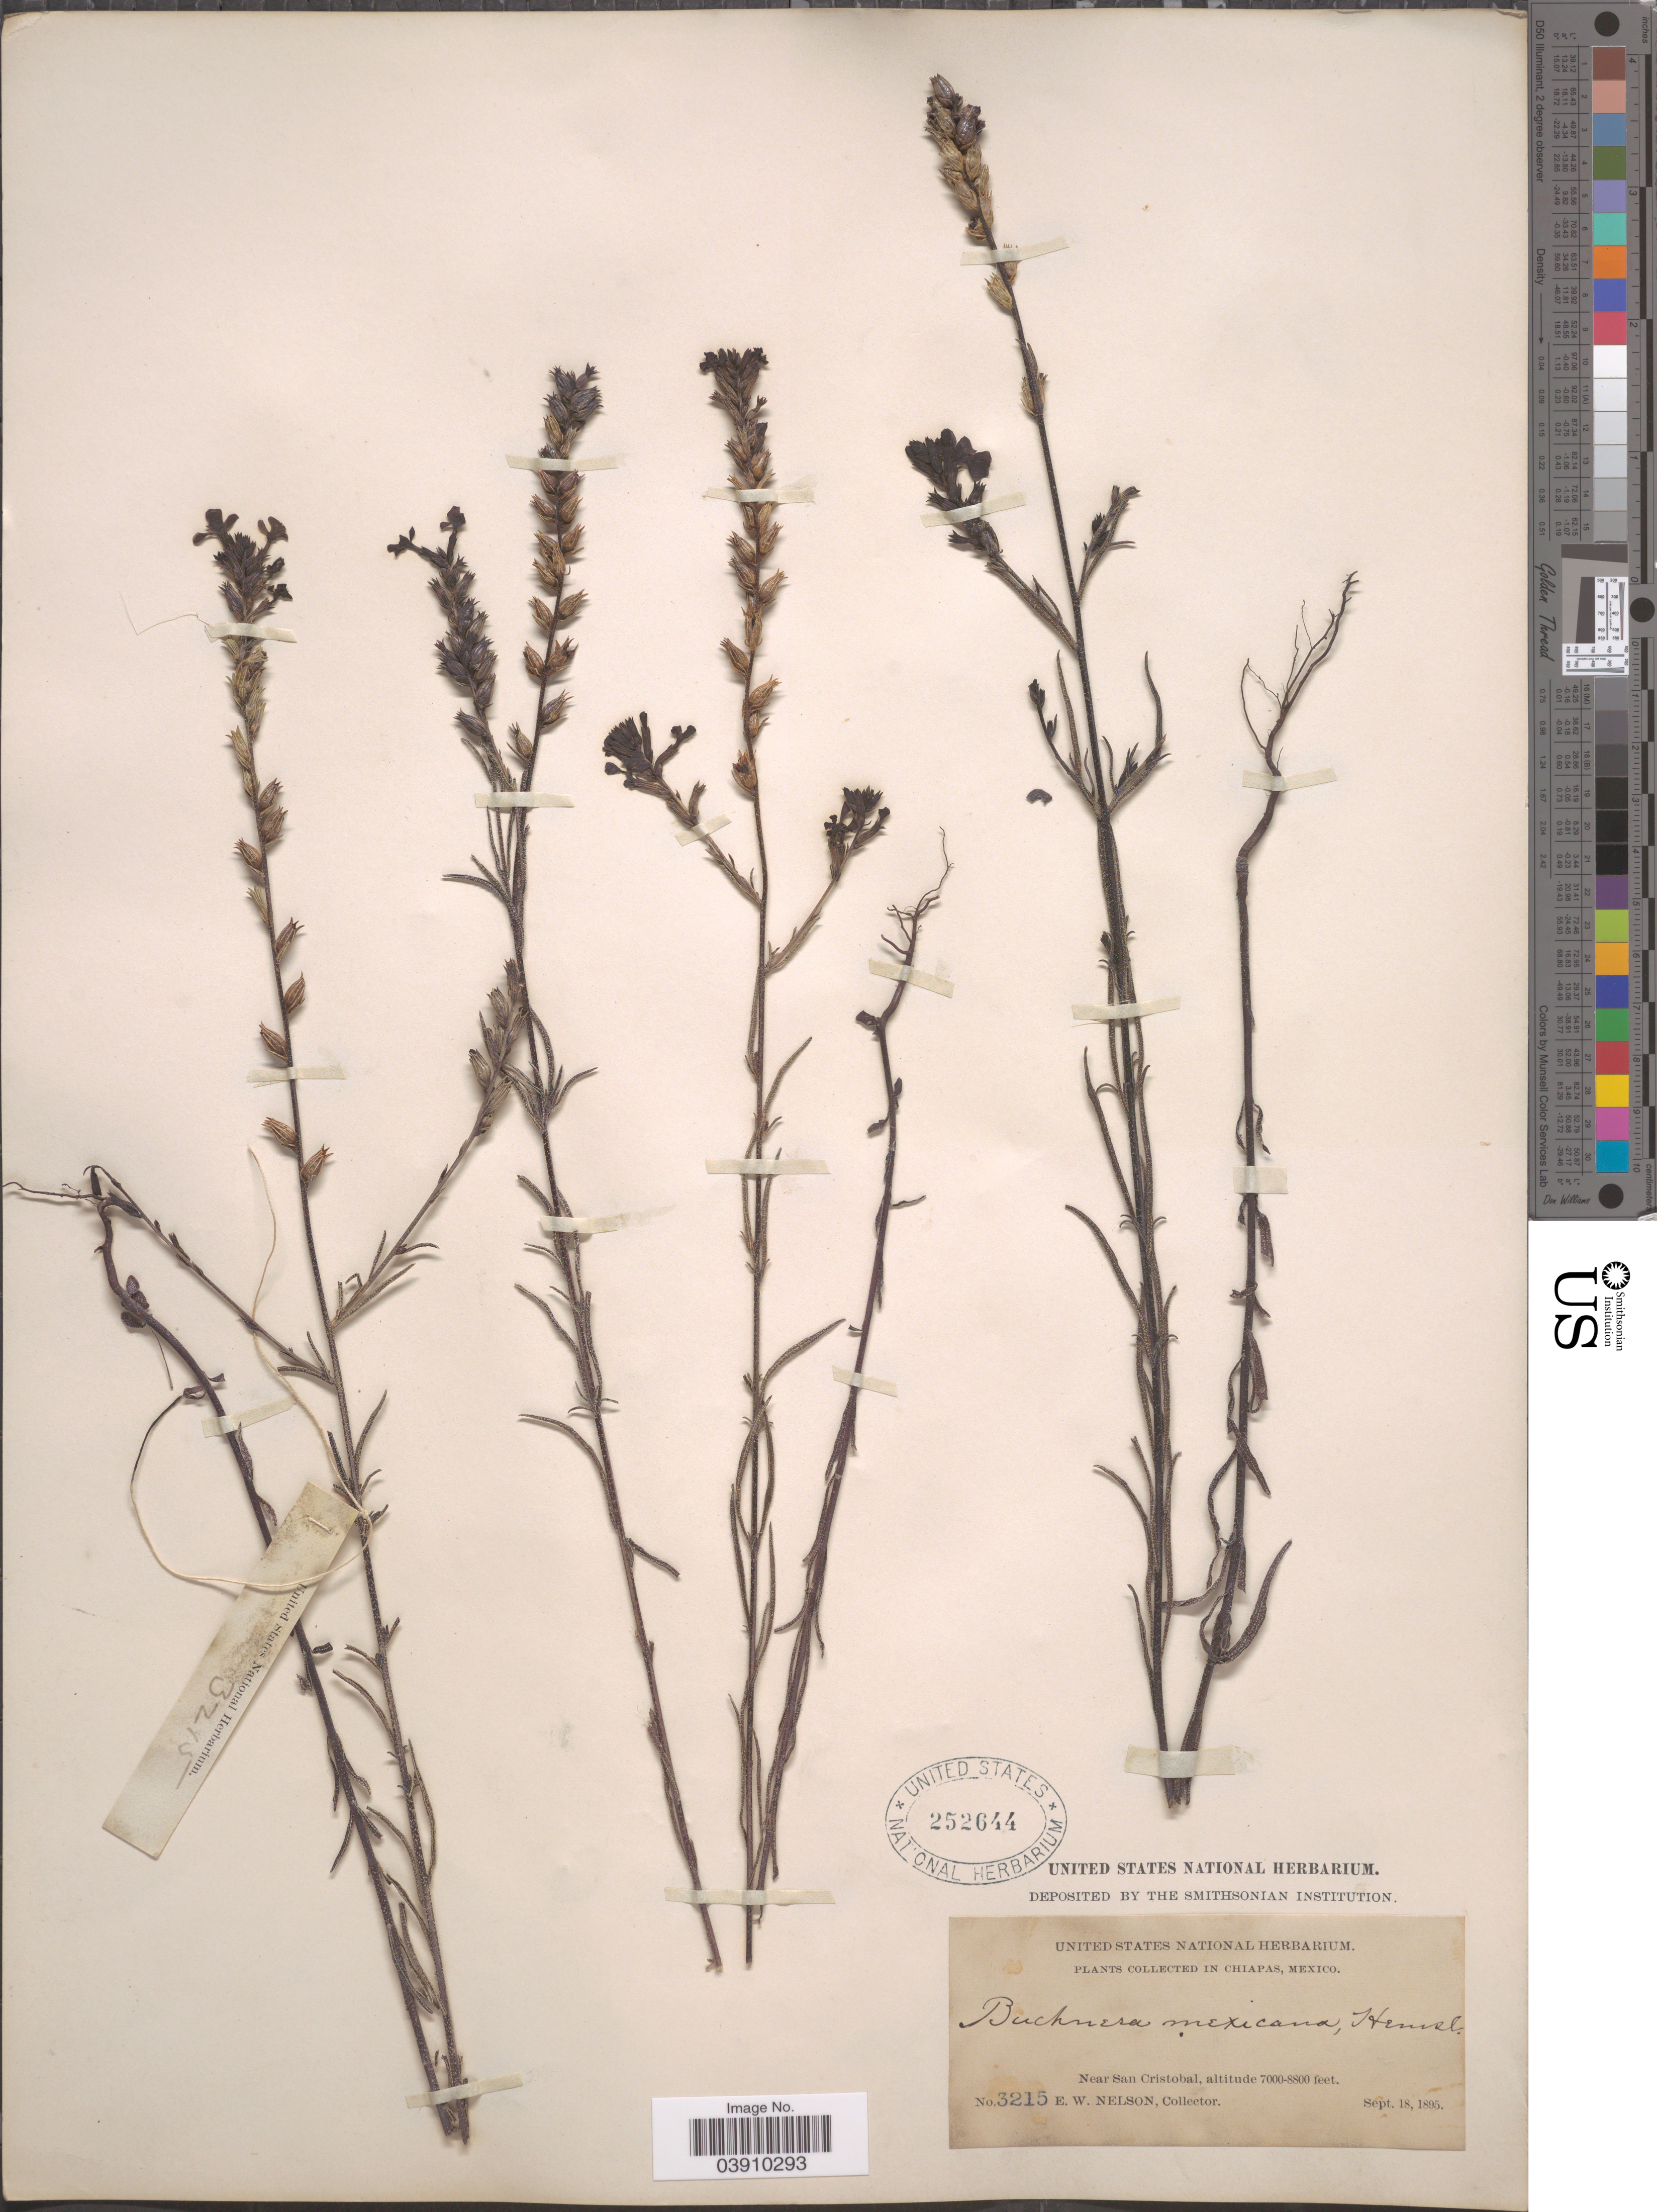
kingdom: Plantae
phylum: Tracheophyta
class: Magnoliopsida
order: Lamiales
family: Orobanchaceae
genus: Buchnera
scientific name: Buchnera pusilla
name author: Kunth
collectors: E. W. Nelson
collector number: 3215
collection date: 1895-09-18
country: Mexico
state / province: Chiapas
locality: Near San Cristobal.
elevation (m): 2134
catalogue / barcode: US 252644